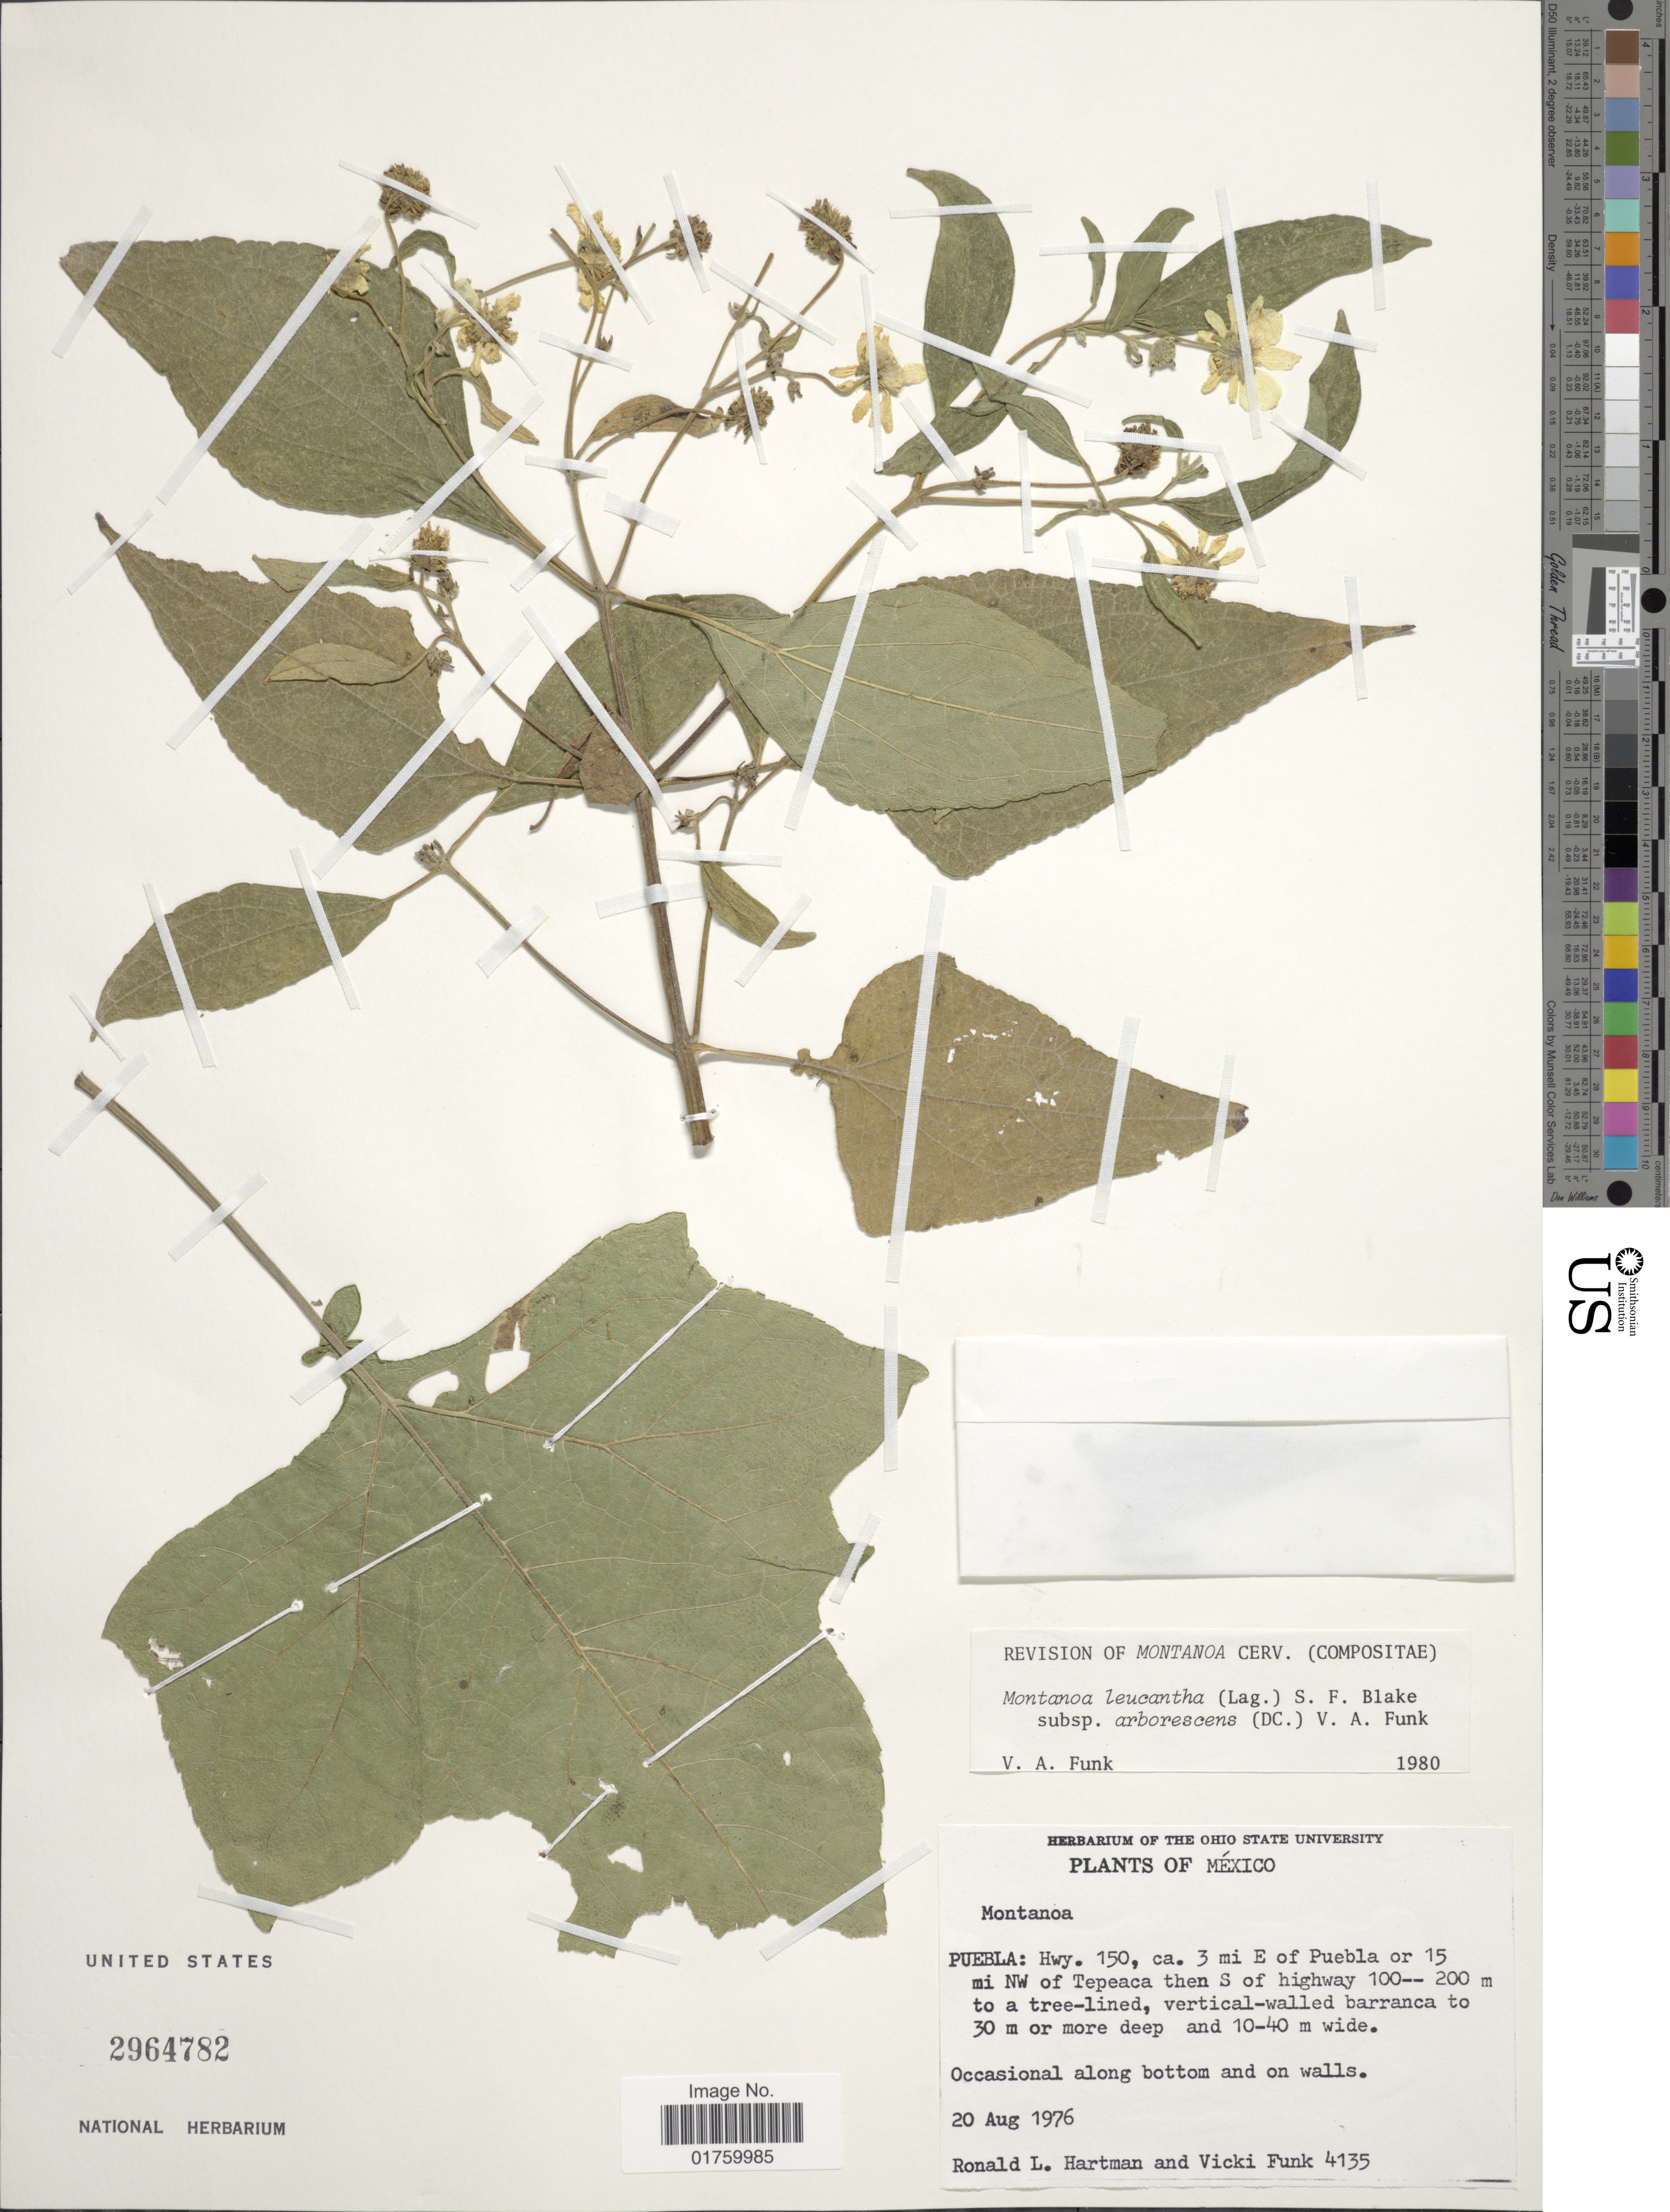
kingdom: Plantae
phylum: Tracheophyta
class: Magnoliopsida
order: Asterales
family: Asteraceae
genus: Montanoa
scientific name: Montanoa leucantha subsp. arborescens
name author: (DC.) V.A. Funk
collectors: R. Hartman & V. Funk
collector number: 4135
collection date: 1976-08-20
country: Mexico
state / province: Puebla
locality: Hwy. 50, ca. 3 mi E of Puebla or 15 mi NW of Tepeaca then S of highway, occasional along bottom and on walls.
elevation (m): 100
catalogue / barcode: US 2964782